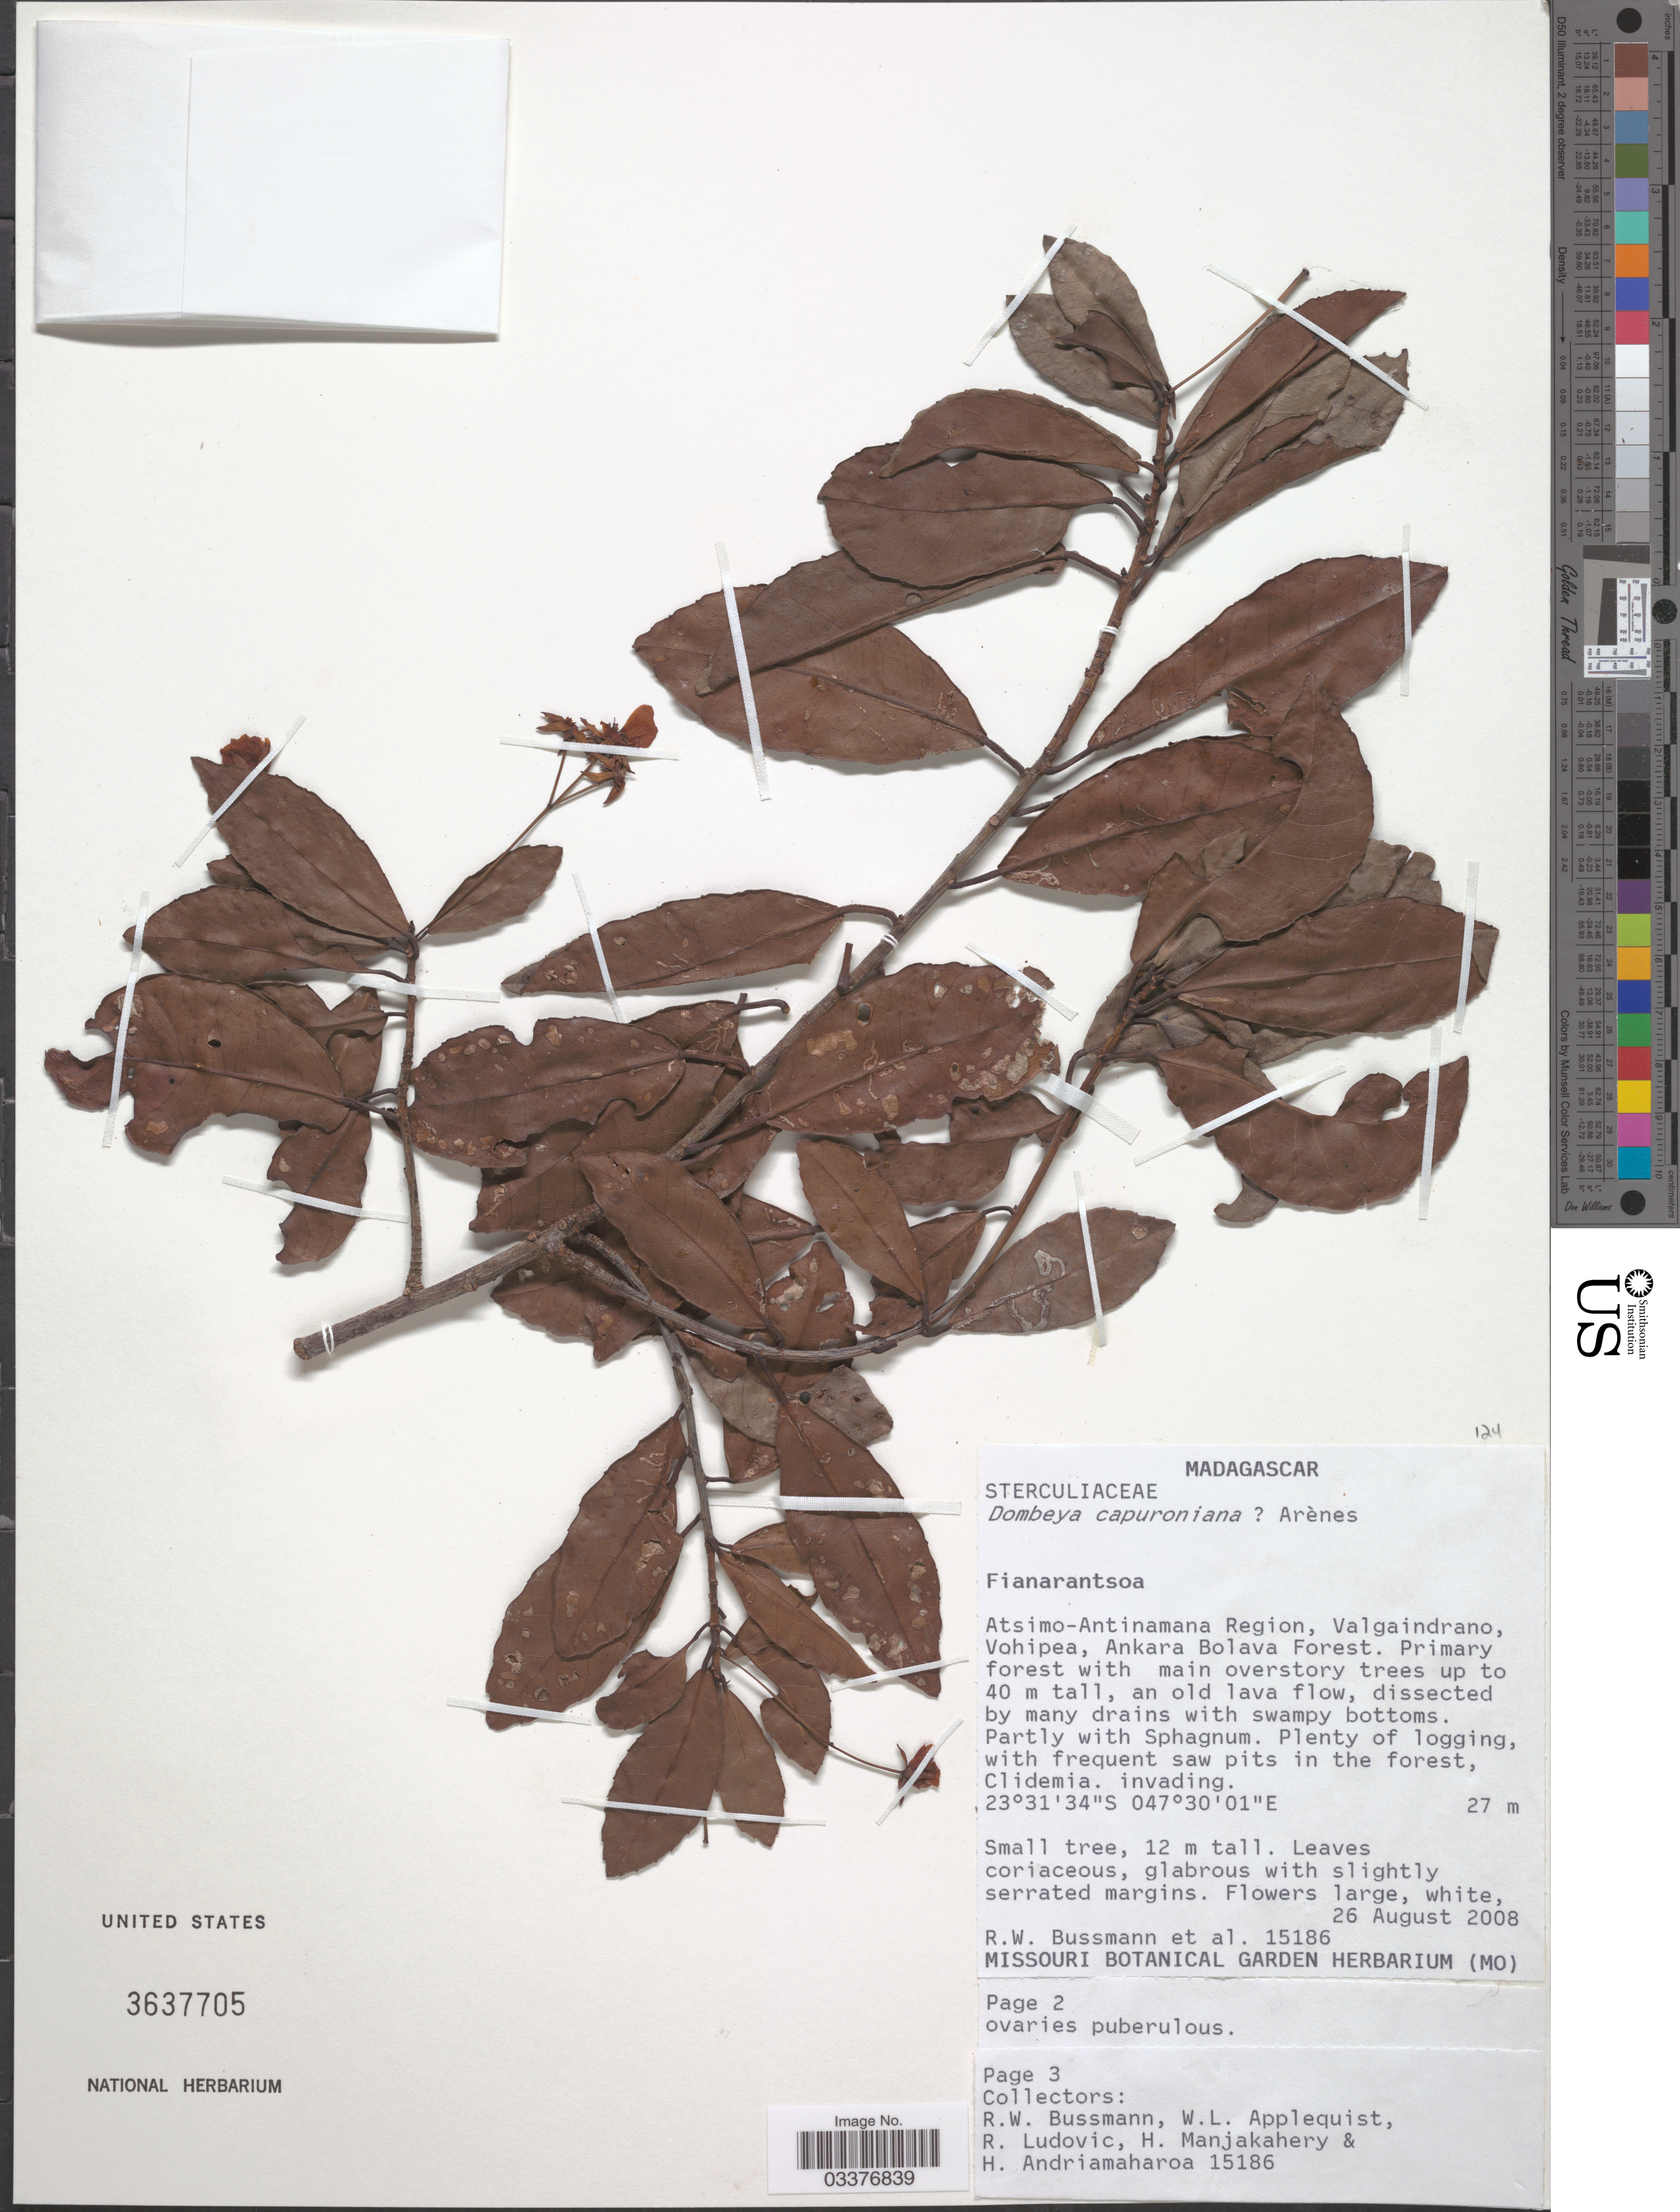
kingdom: Plantae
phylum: Tracheophyta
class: Magnoliopsida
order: Malvales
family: Malvaceae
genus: Dombeya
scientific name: Dombeya capuroniana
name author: Arènes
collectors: R. W. Bussmann, W. Applequist, R. Ludovic, H. N. Manjakahery & H. Andriamaharoa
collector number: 15186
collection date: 2008-08-26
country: Madagascar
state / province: Atsimo-Atsinanana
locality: Atsimo-Antinamana Region, Valgaindrano, Vohipea, Ankara Bolava Forest.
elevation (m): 27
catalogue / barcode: US 3637705